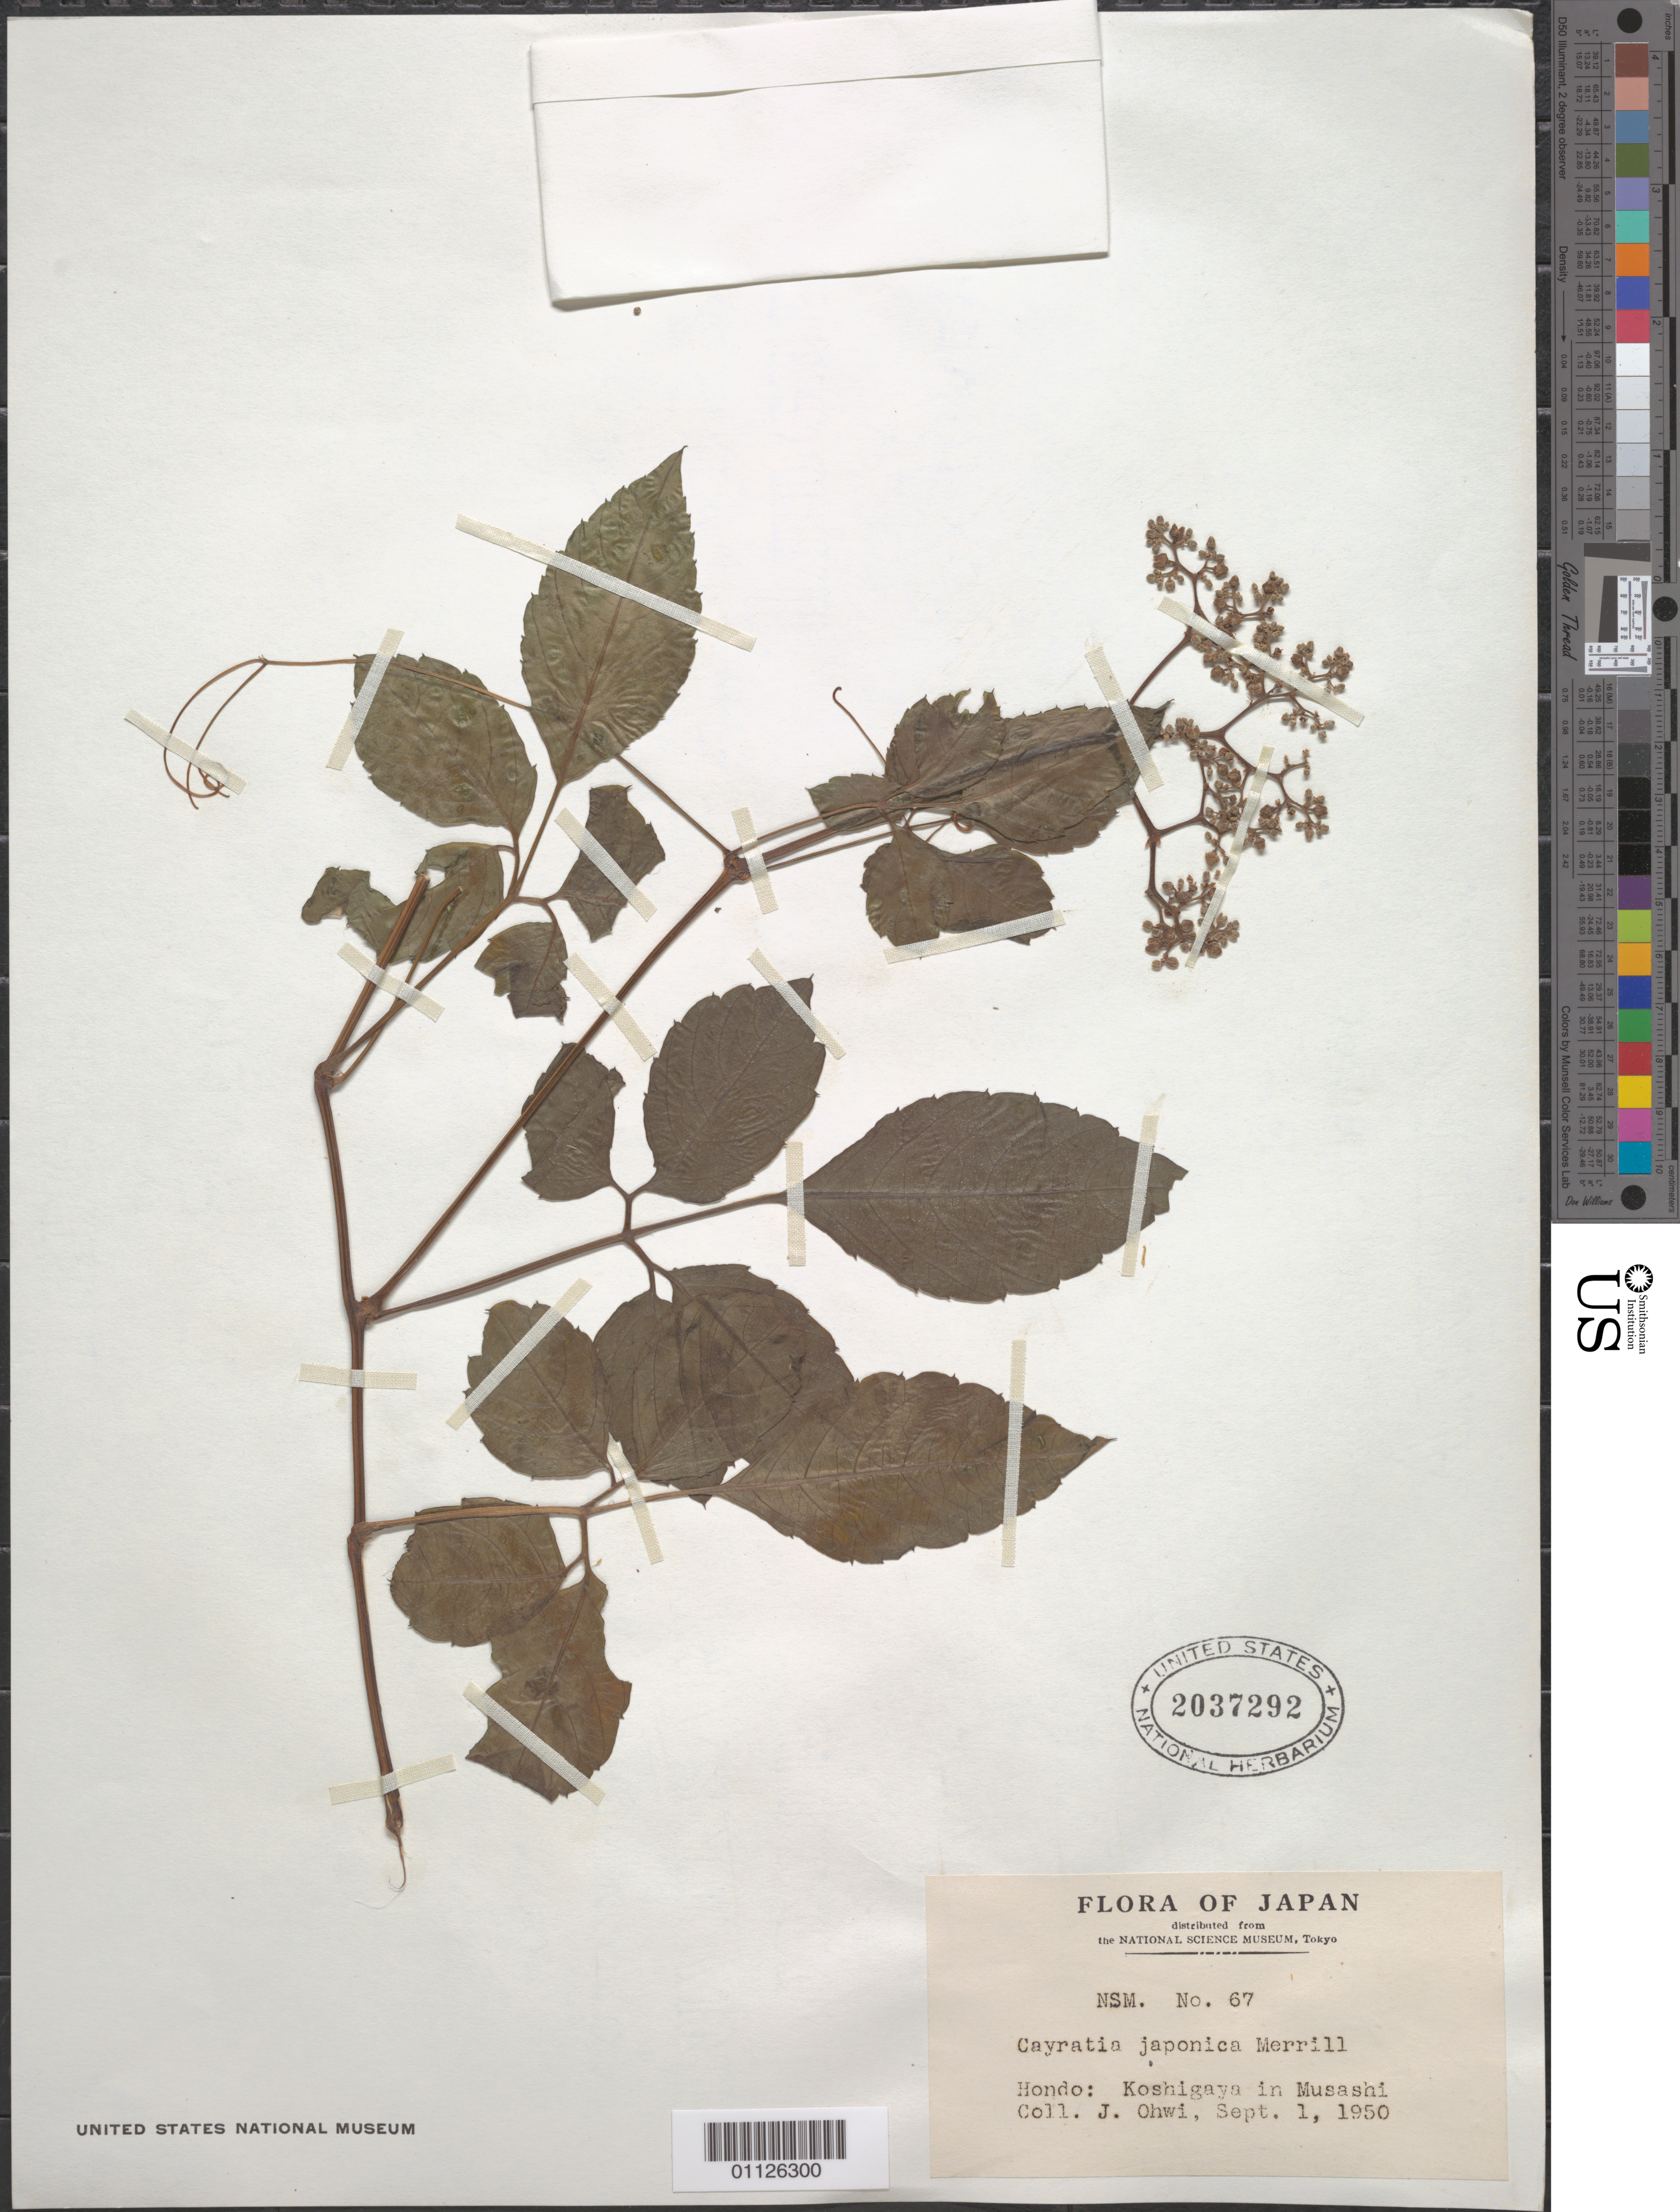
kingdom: Plantae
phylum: Tracheophyta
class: Magnoliopsida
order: Vitales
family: Vitaceae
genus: Causonis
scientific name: Causonis japonica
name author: (Thunb.) Raf.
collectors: J. Ohwi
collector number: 67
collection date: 1950-09-01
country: Japan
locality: Hondo: Koshigaya in Musashi.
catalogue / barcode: US 2037292